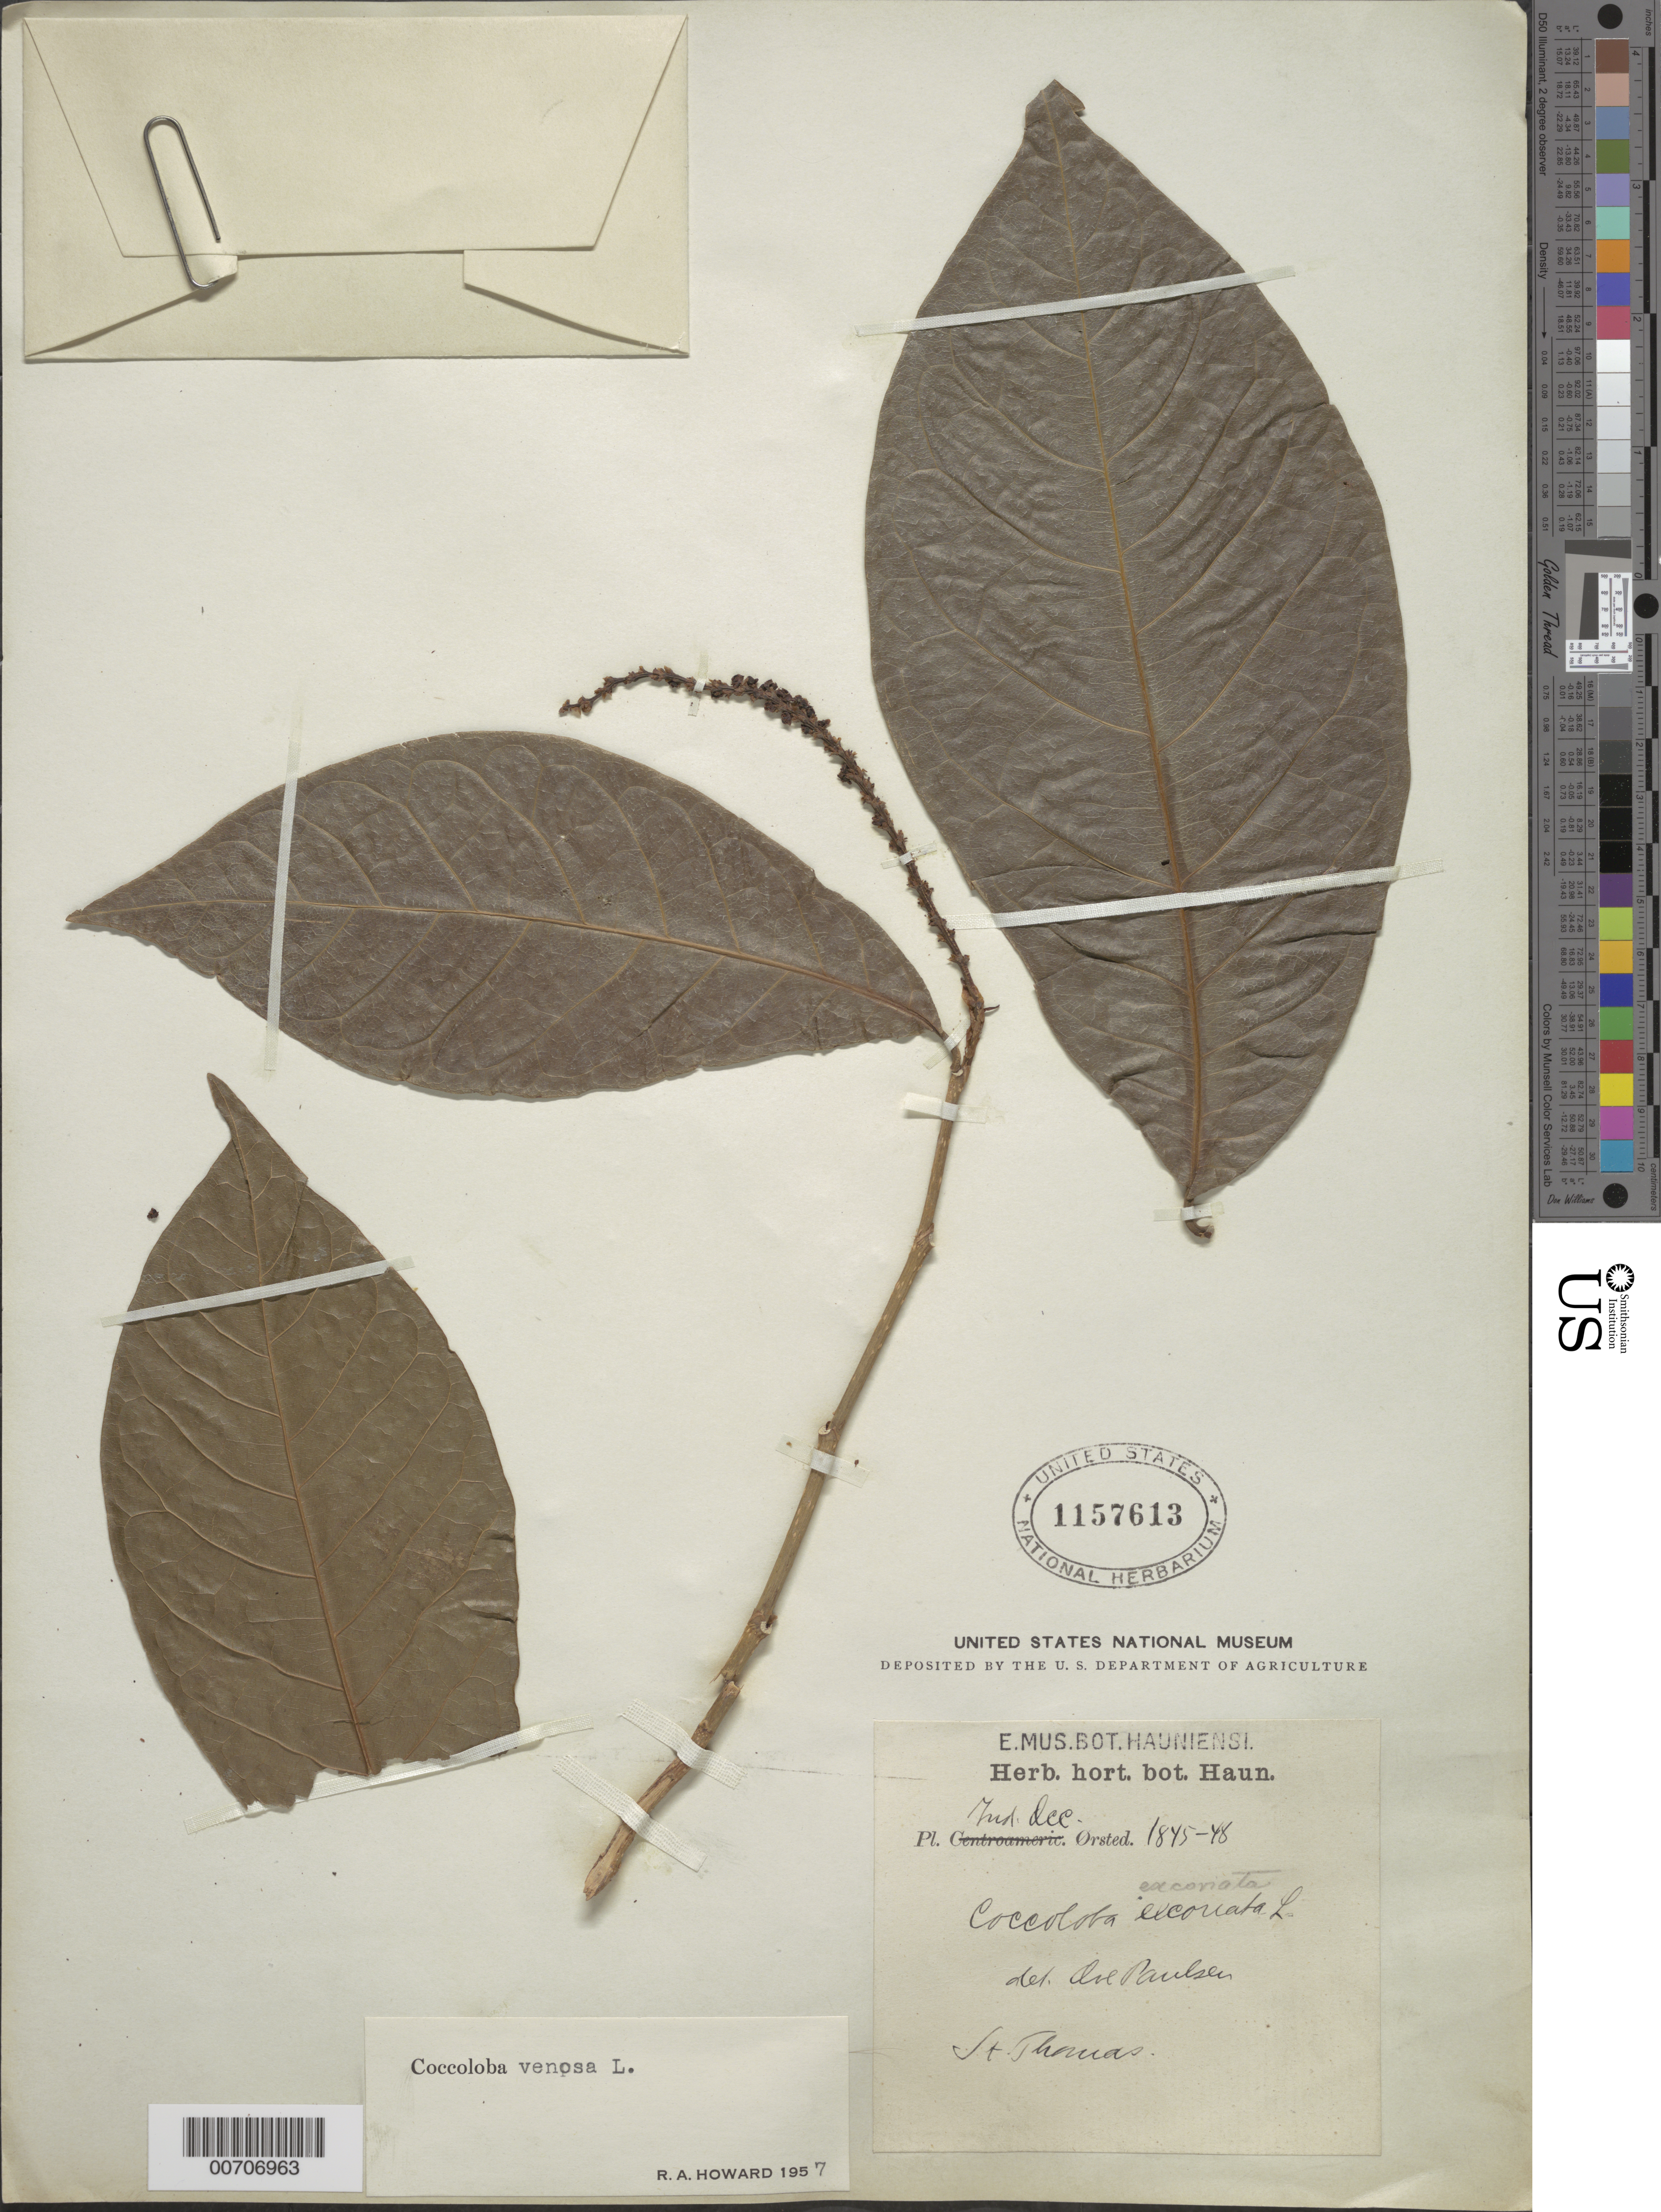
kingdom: Plantae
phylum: Tracheophyta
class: Magnoliopsida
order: Caryophyllales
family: Polygonaceae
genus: Coccoloba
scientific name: Coccoloba venosa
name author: L.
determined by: Howard, R. A.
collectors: A. S. Oersted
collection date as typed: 1845 to -- --- 1848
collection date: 1845/1848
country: U.S. Virgin Islands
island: St. Thomas Island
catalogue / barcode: US 1157613